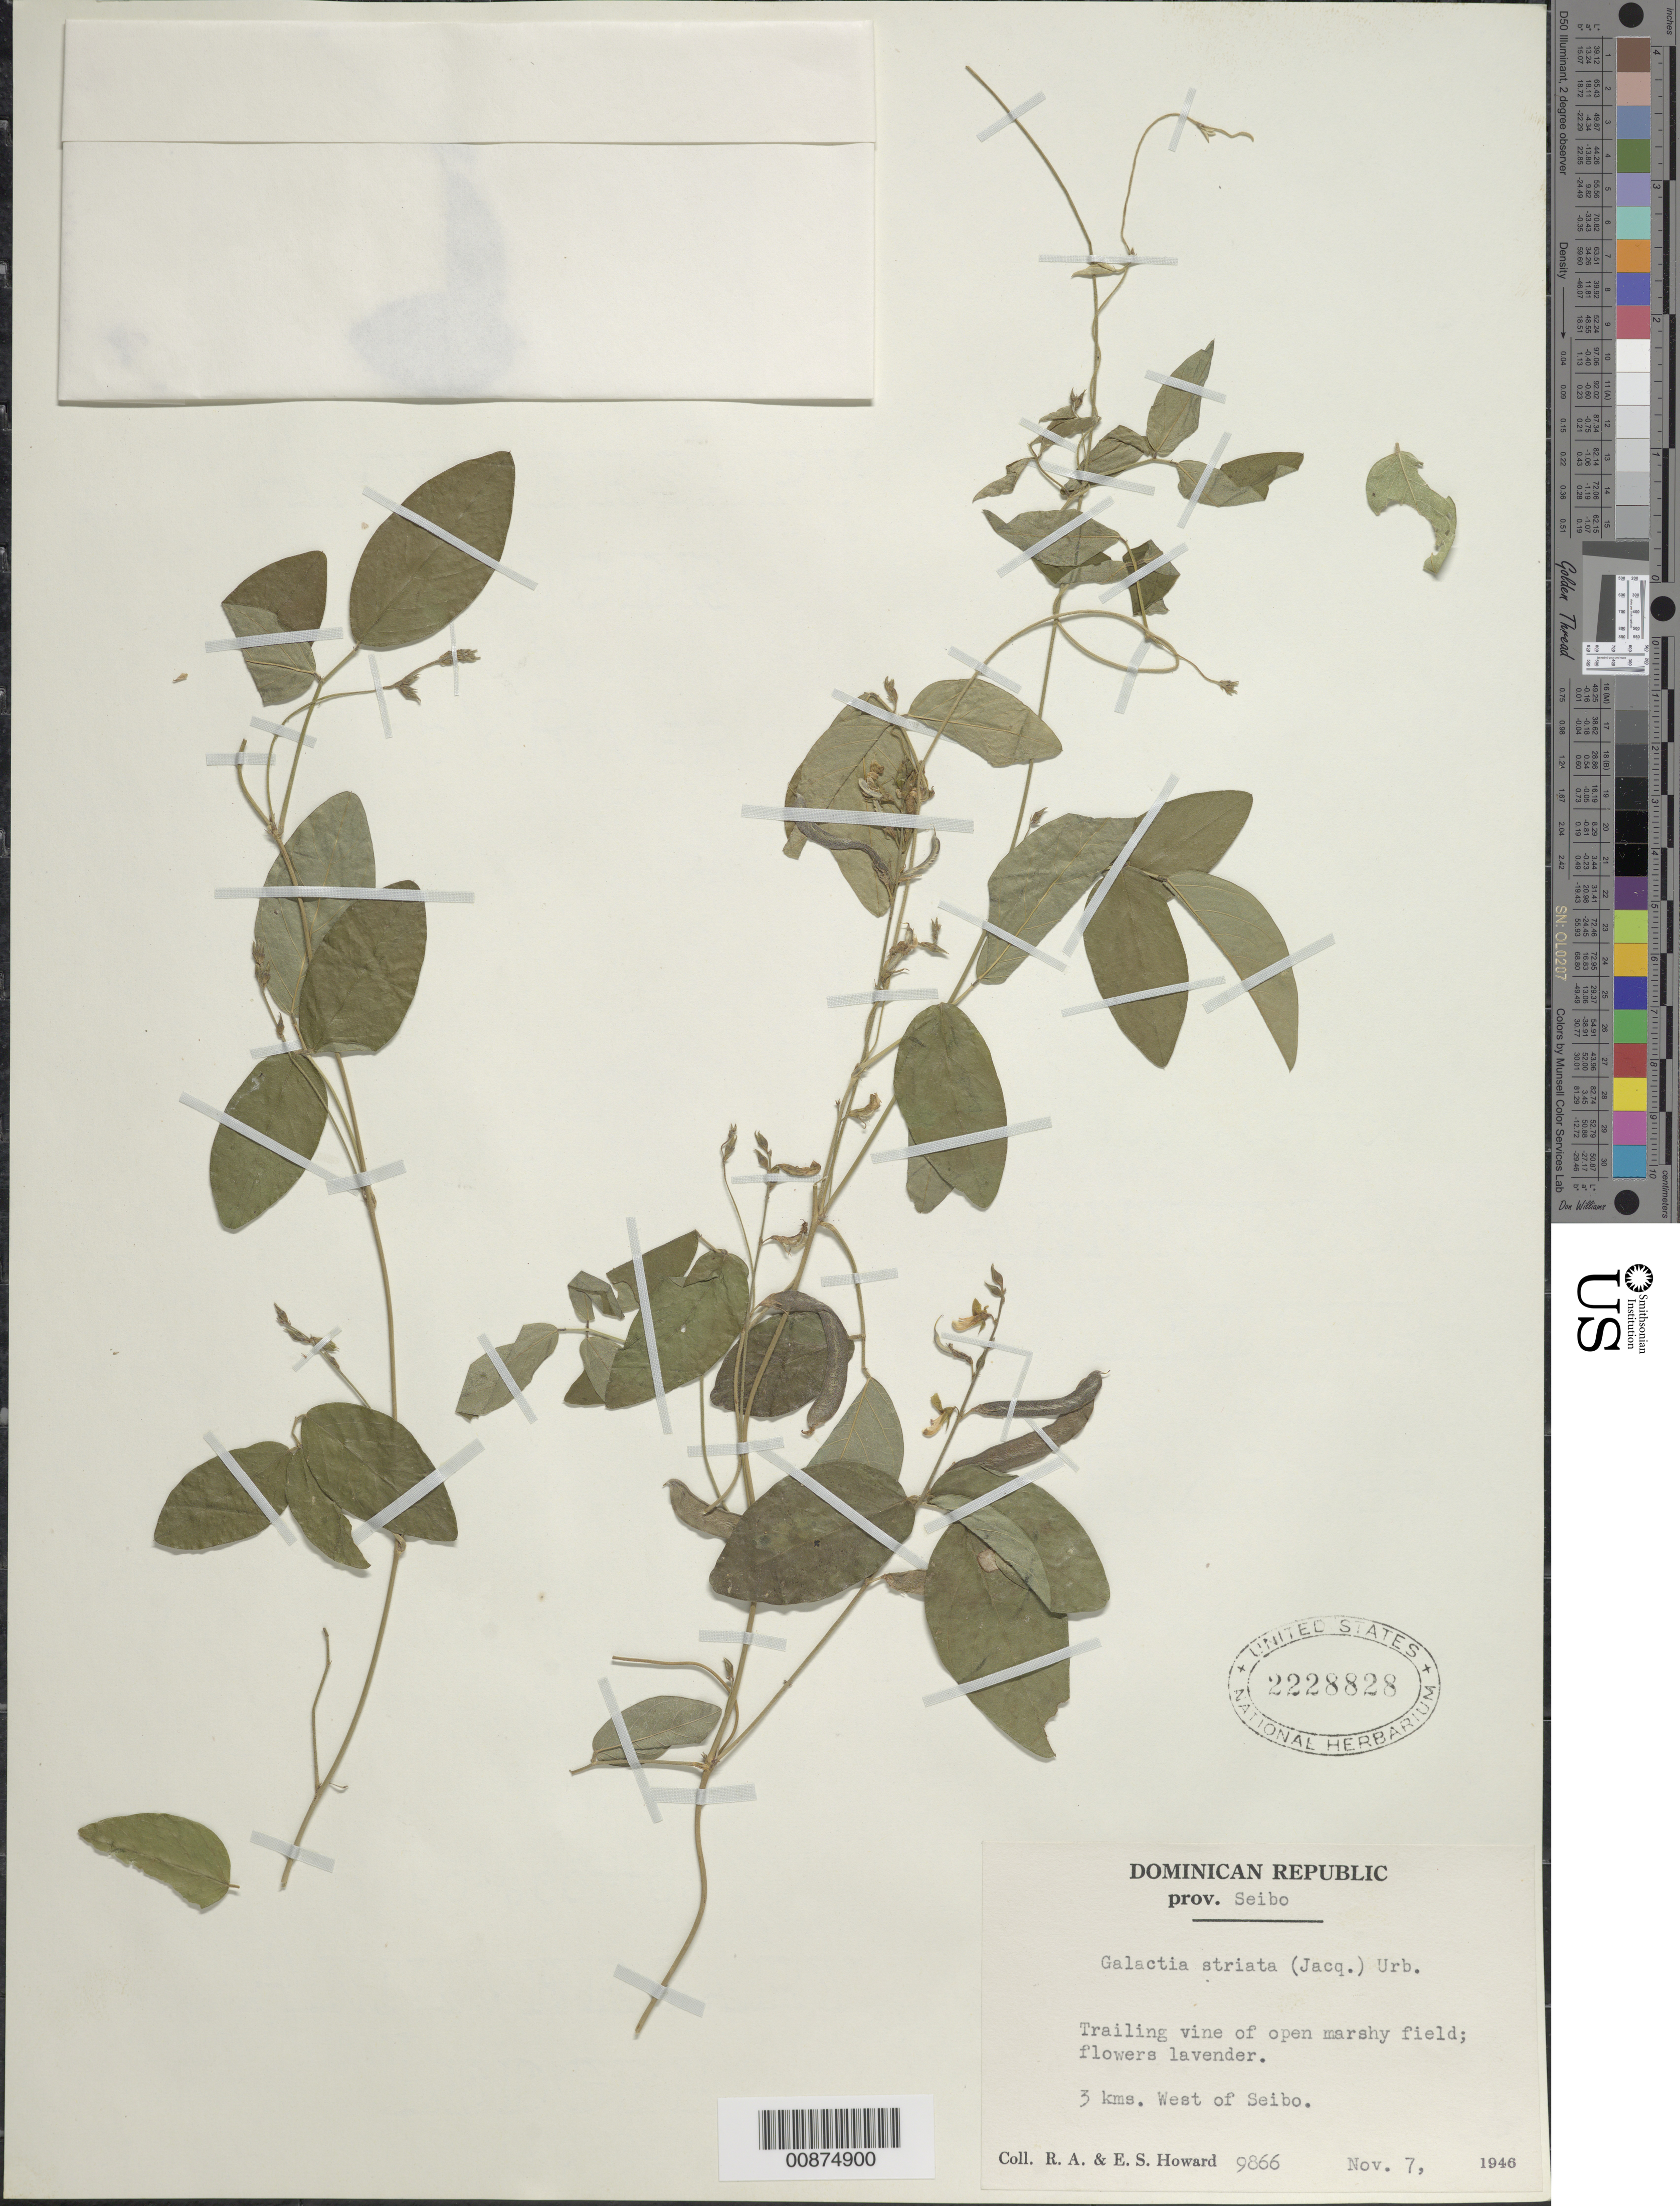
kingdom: Plantae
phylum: Tracheophyta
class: Magnoliopsida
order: Fabales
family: Fabaceae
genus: Galactia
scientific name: Galactia striata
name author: (Jacq.) Urb.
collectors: R. A. Howard & E. S. Howard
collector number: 9866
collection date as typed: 07 Nov 1946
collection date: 1946-11-07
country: Dominican Republic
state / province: El Seibo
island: Hispaniola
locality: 3 kms. West of Seibo.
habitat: Trailing vine of open marshy field.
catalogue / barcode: US 2228828